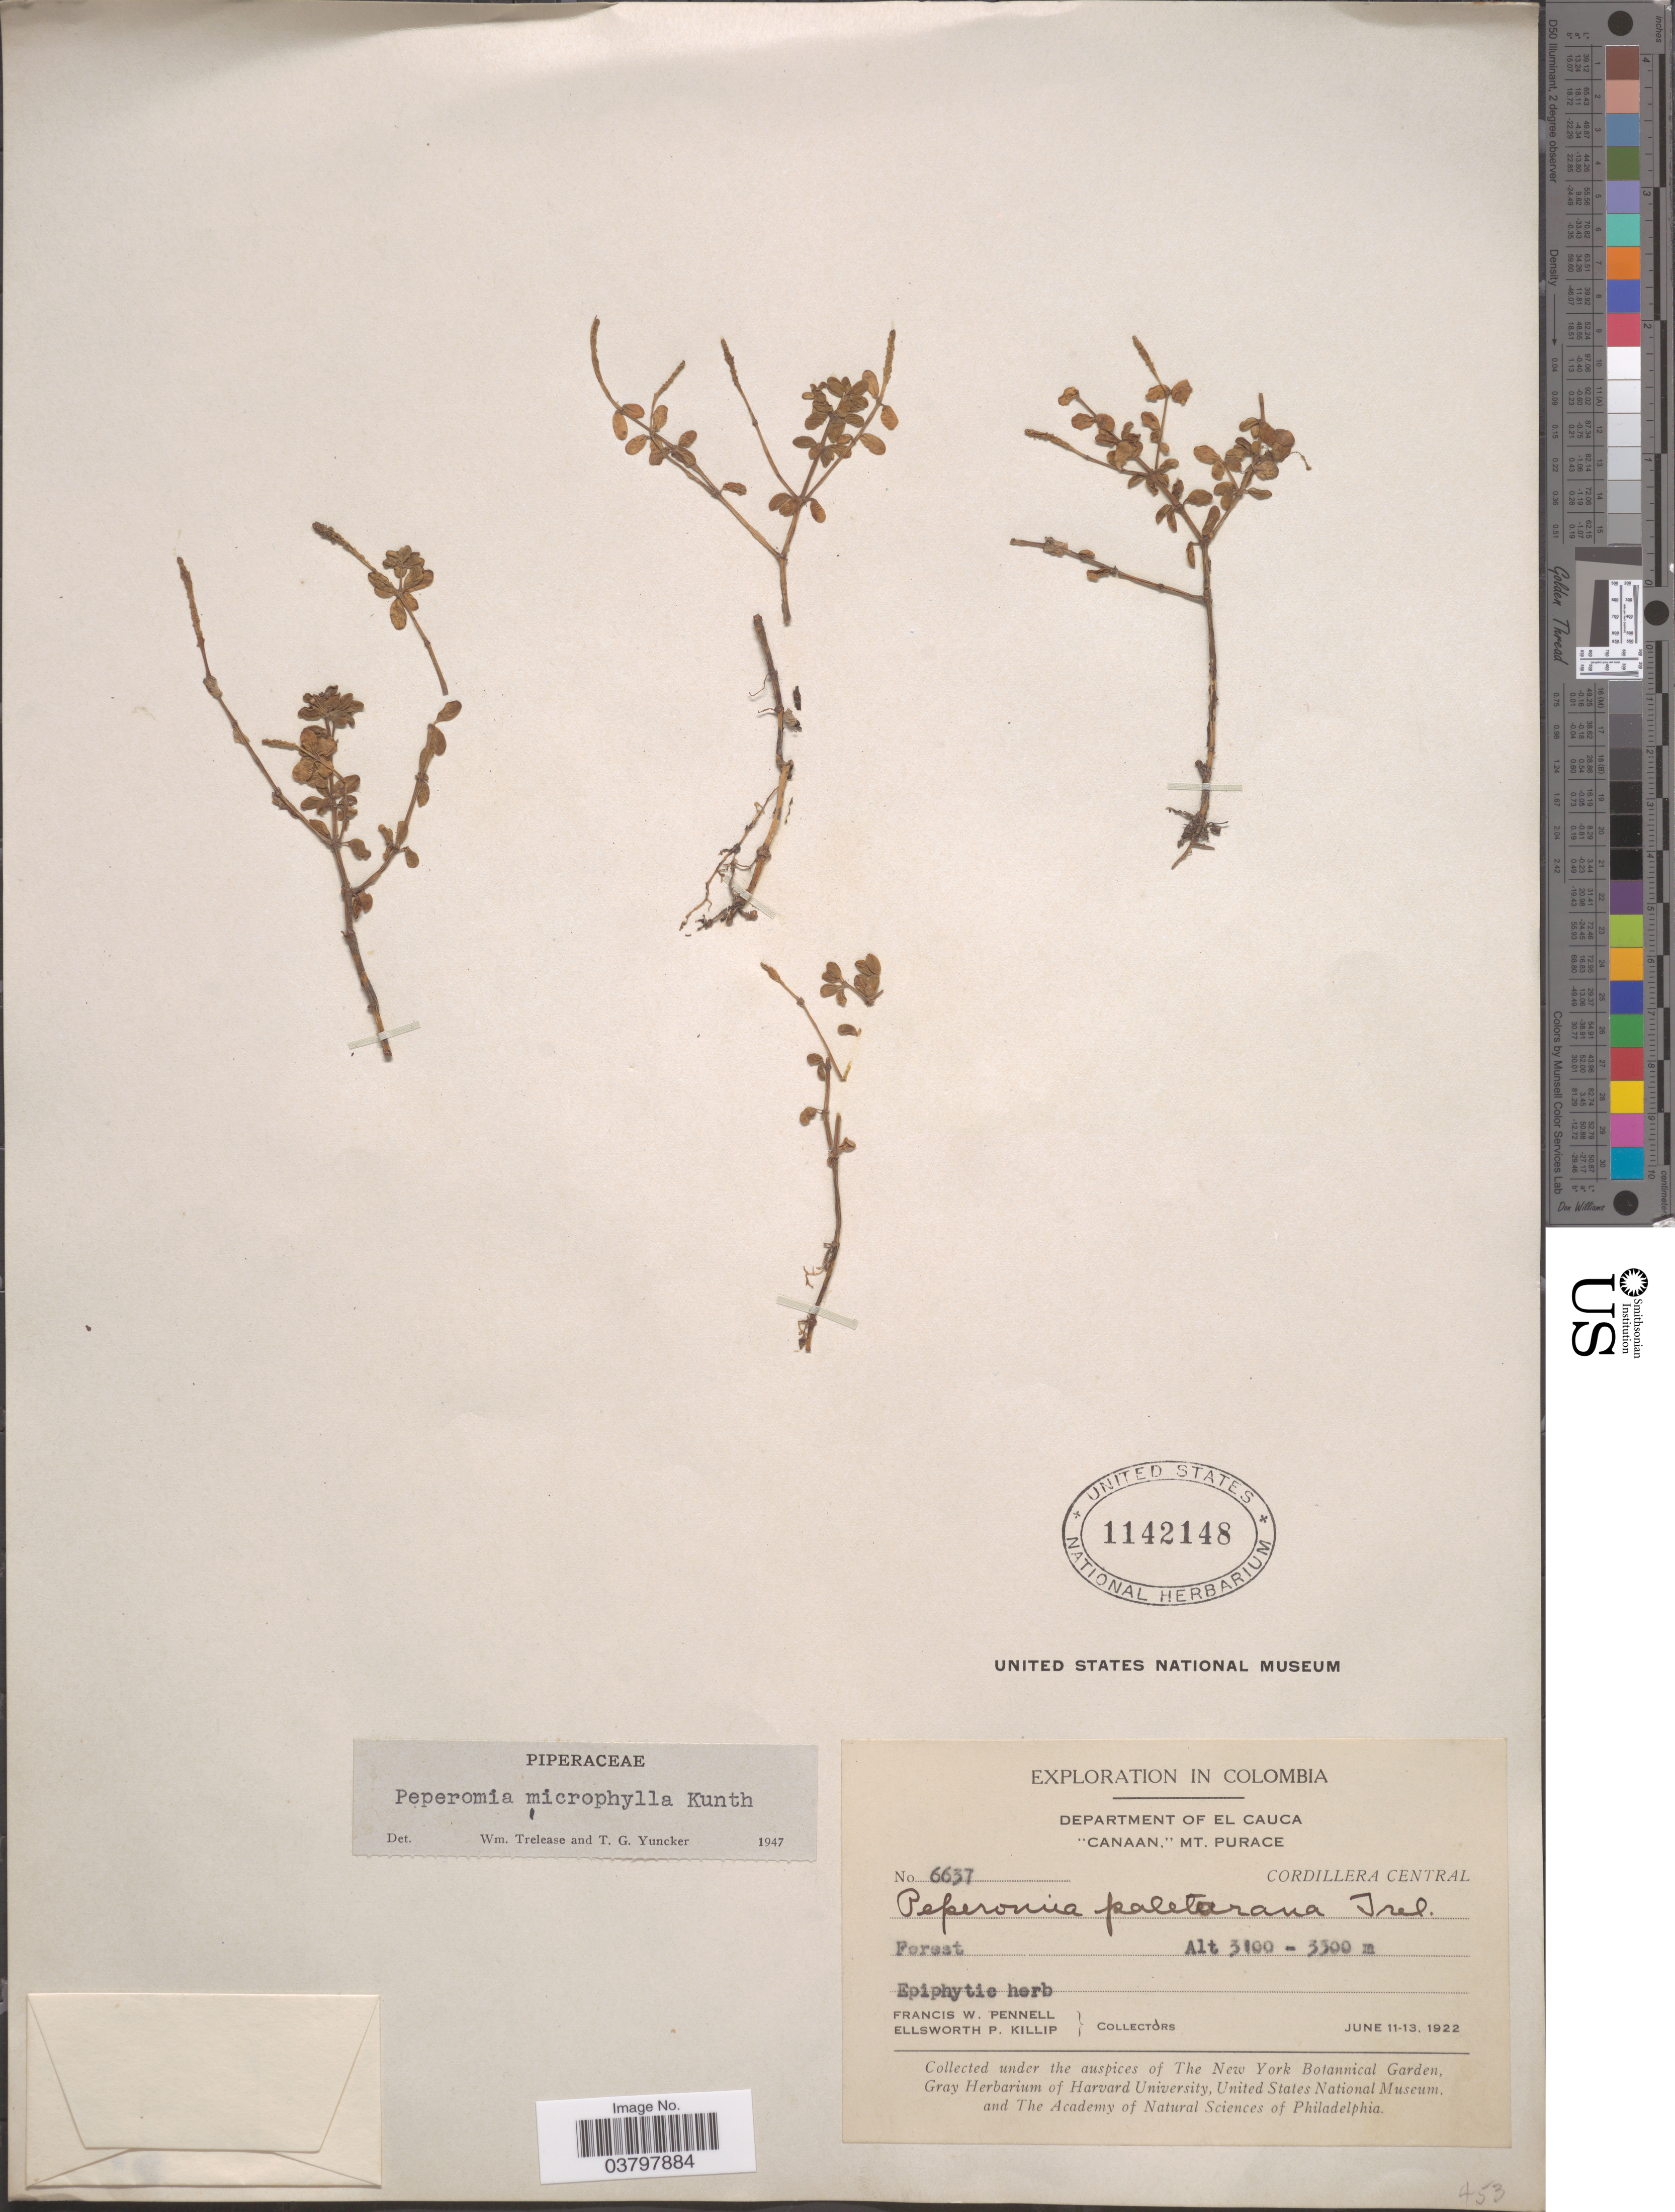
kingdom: Plantae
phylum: Tracheophyta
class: Magnoliopsida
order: Piperales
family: Piperaceae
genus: Peperomia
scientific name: Peperomia microphylla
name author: Kunth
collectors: F. W. Pennell & E. P. Killip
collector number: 6637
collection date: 1922-06-11/1922-06-13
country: Colombia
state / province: Cauca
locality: Department of El Cauca. "Canaan", Mt. Purace. Cordillera Central.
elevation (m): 3100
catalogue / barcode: US 1142148